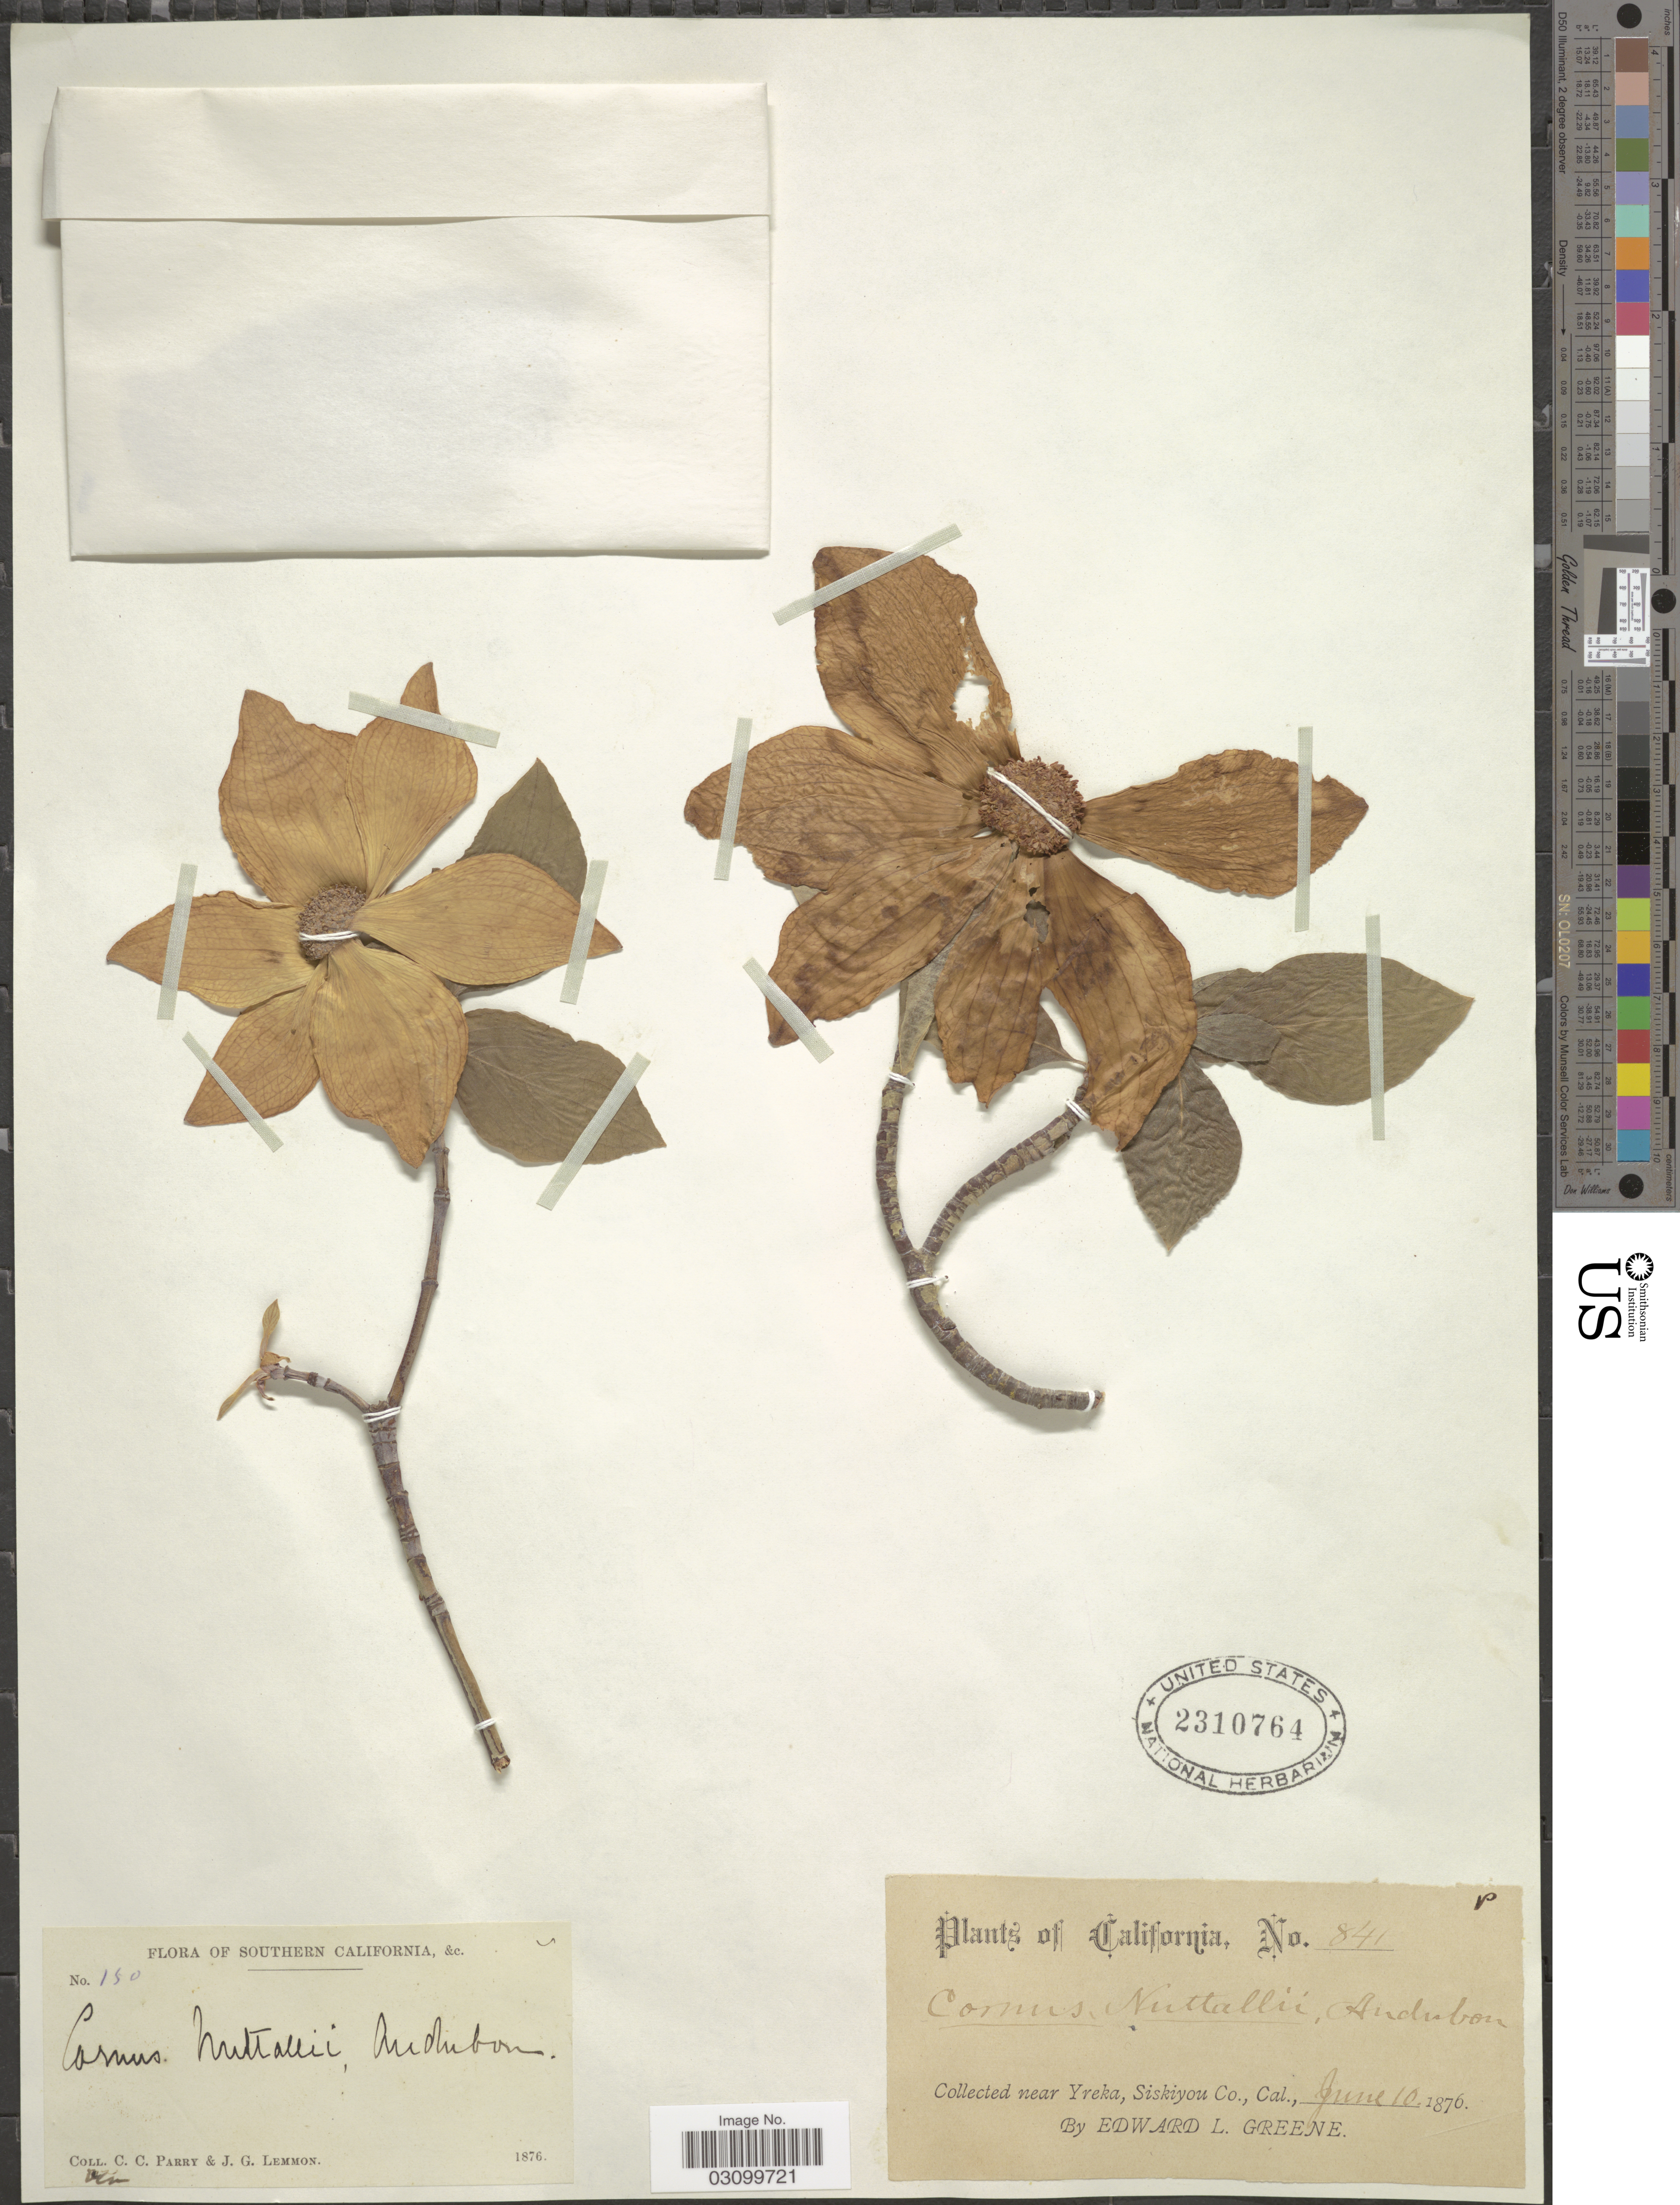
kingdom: Plantae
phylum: Tracheophyta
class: Magnoliopsida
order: Cornales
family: Cornaceae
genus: Cornus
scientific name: Cornus nuttallii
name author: Audubon ex Torr. & A. Gray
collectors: C. C. Parry & J. Lemmon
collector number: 150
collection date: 1876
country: United States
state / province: California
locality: Southern California.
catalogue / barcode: US 2310764